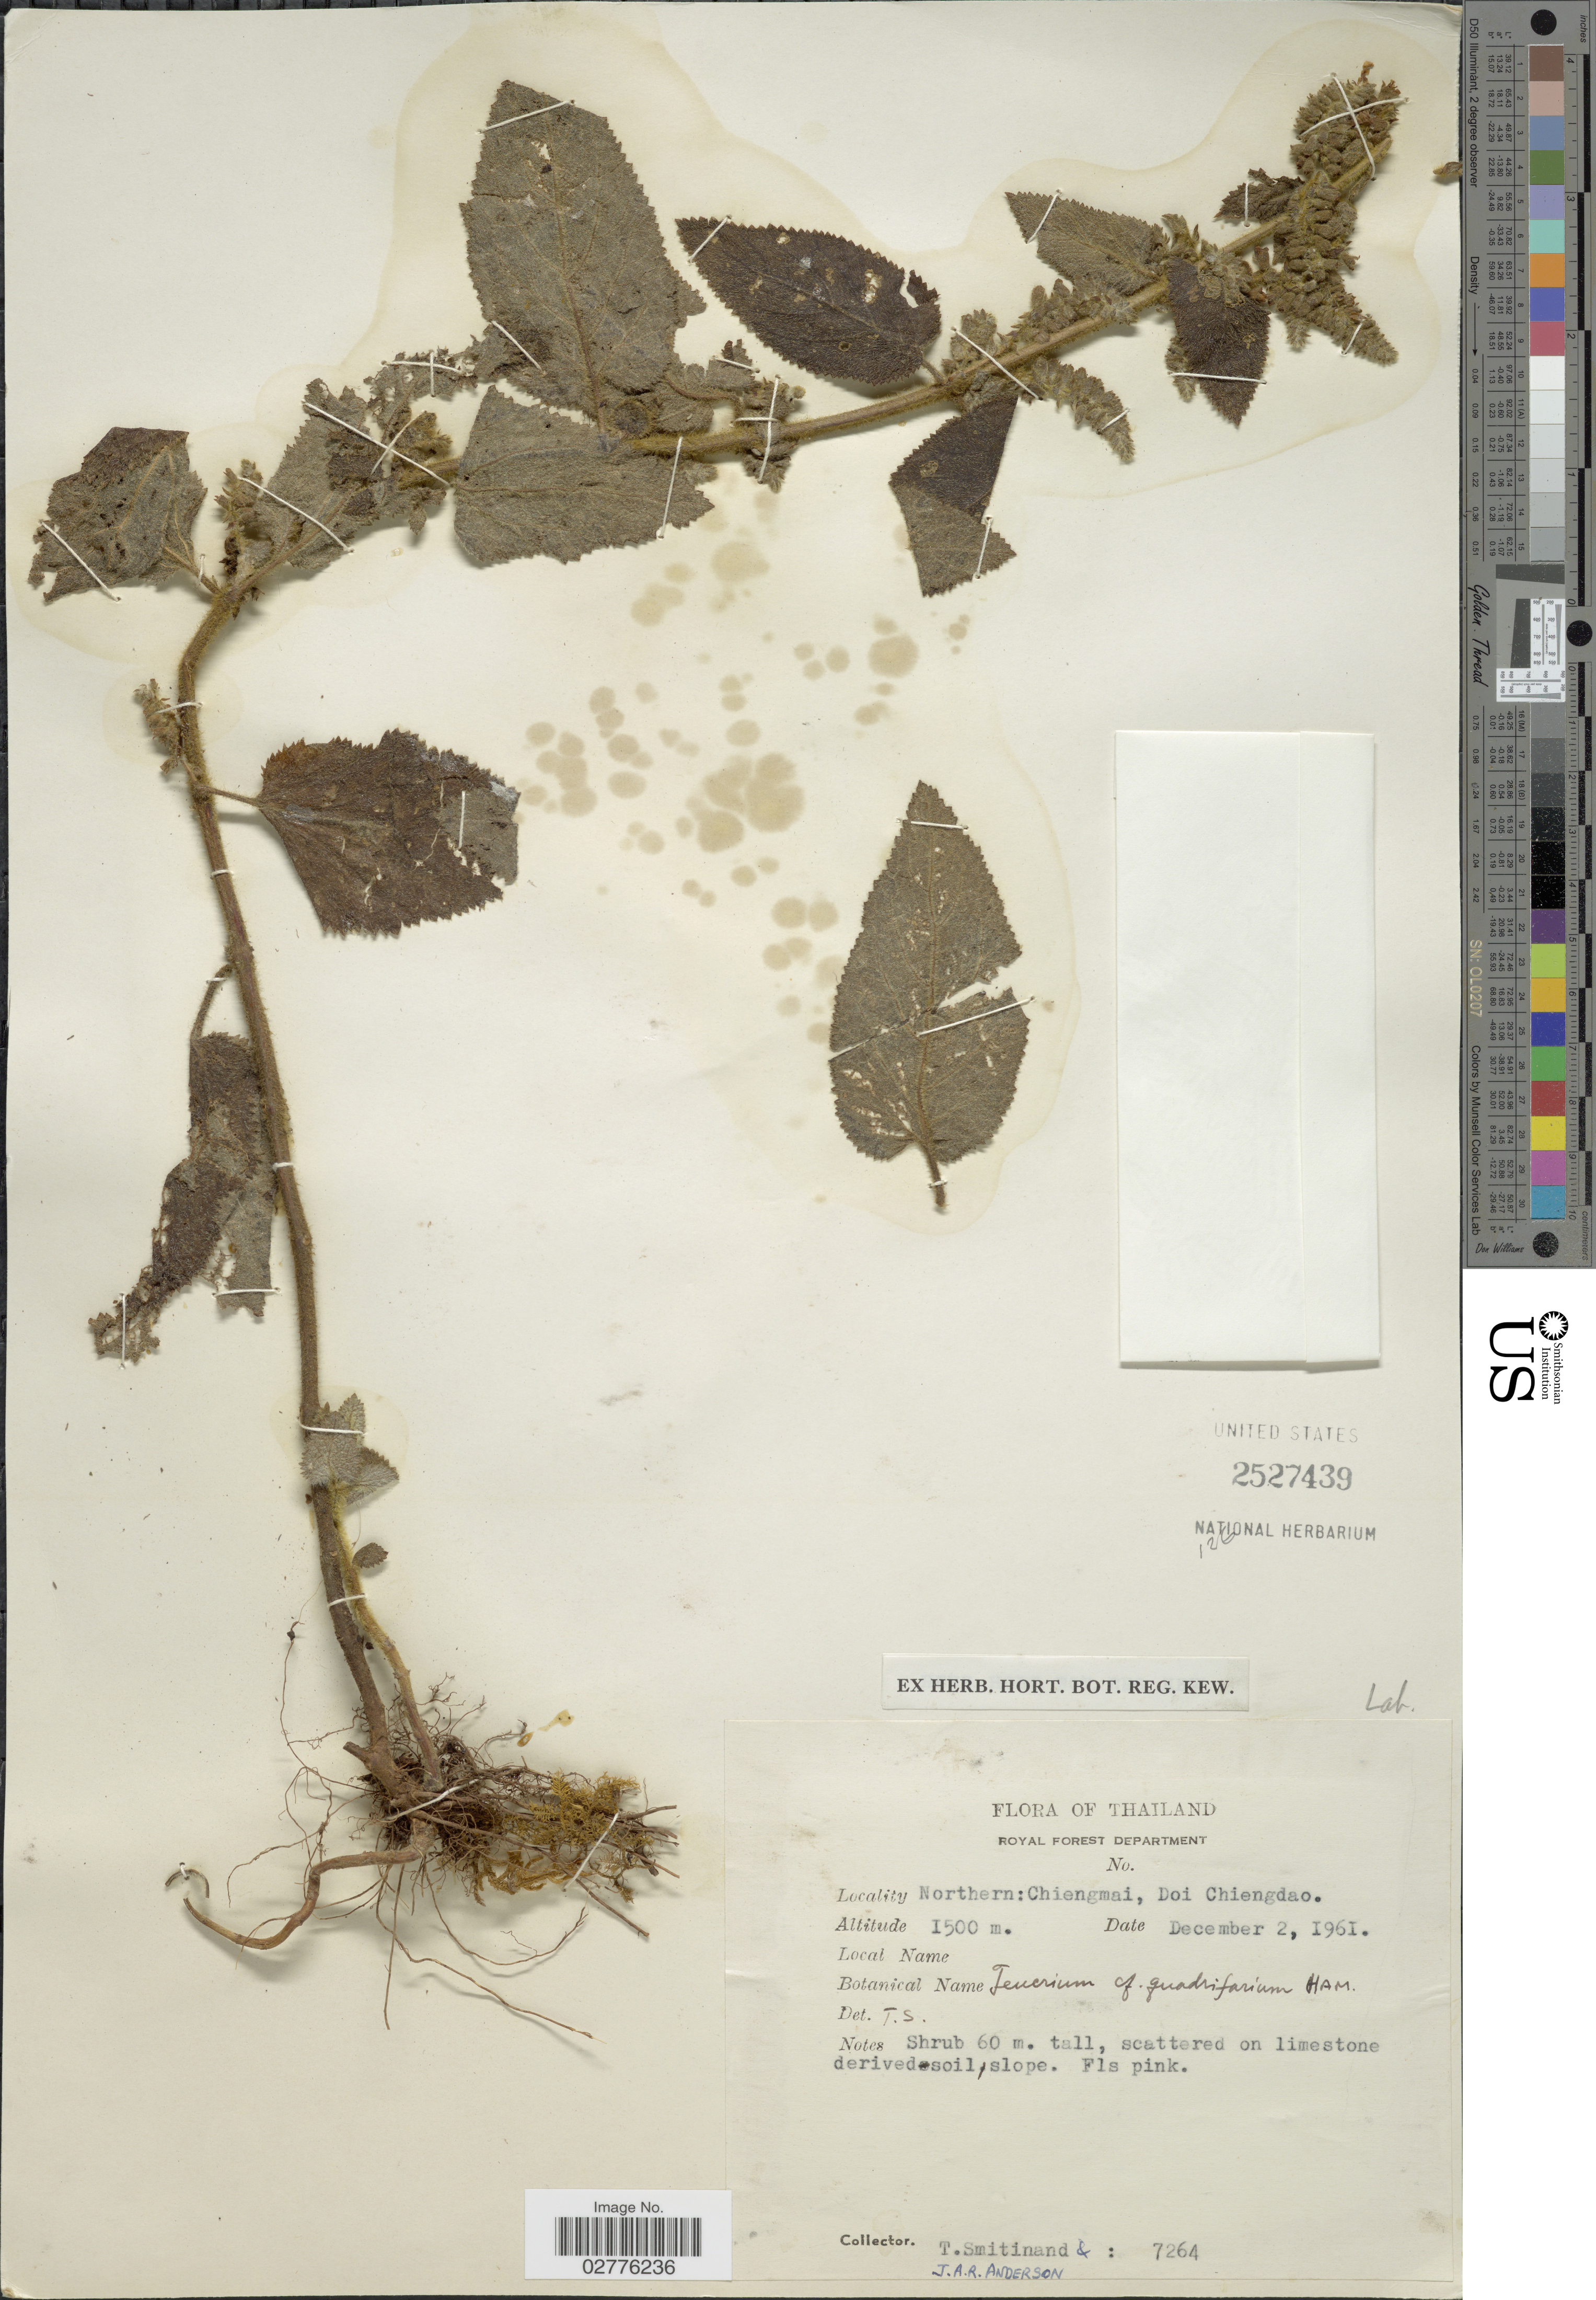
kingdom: Plantae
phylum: Tracheophyta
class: Magnoliopsida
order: Lamiales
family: Lamiaceae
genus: Teucrium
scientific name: Teucrium quadrifarium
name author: Buch.-Ham. ex D. Don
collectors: T. Smitinand & J. A. R. Anderson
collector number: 7264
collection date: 1961-12-02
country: Thailand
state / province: Chiang Mai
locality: Northern: Chiengmai, Doi Chiengdao.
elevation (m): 1500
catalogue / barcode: US 2527439